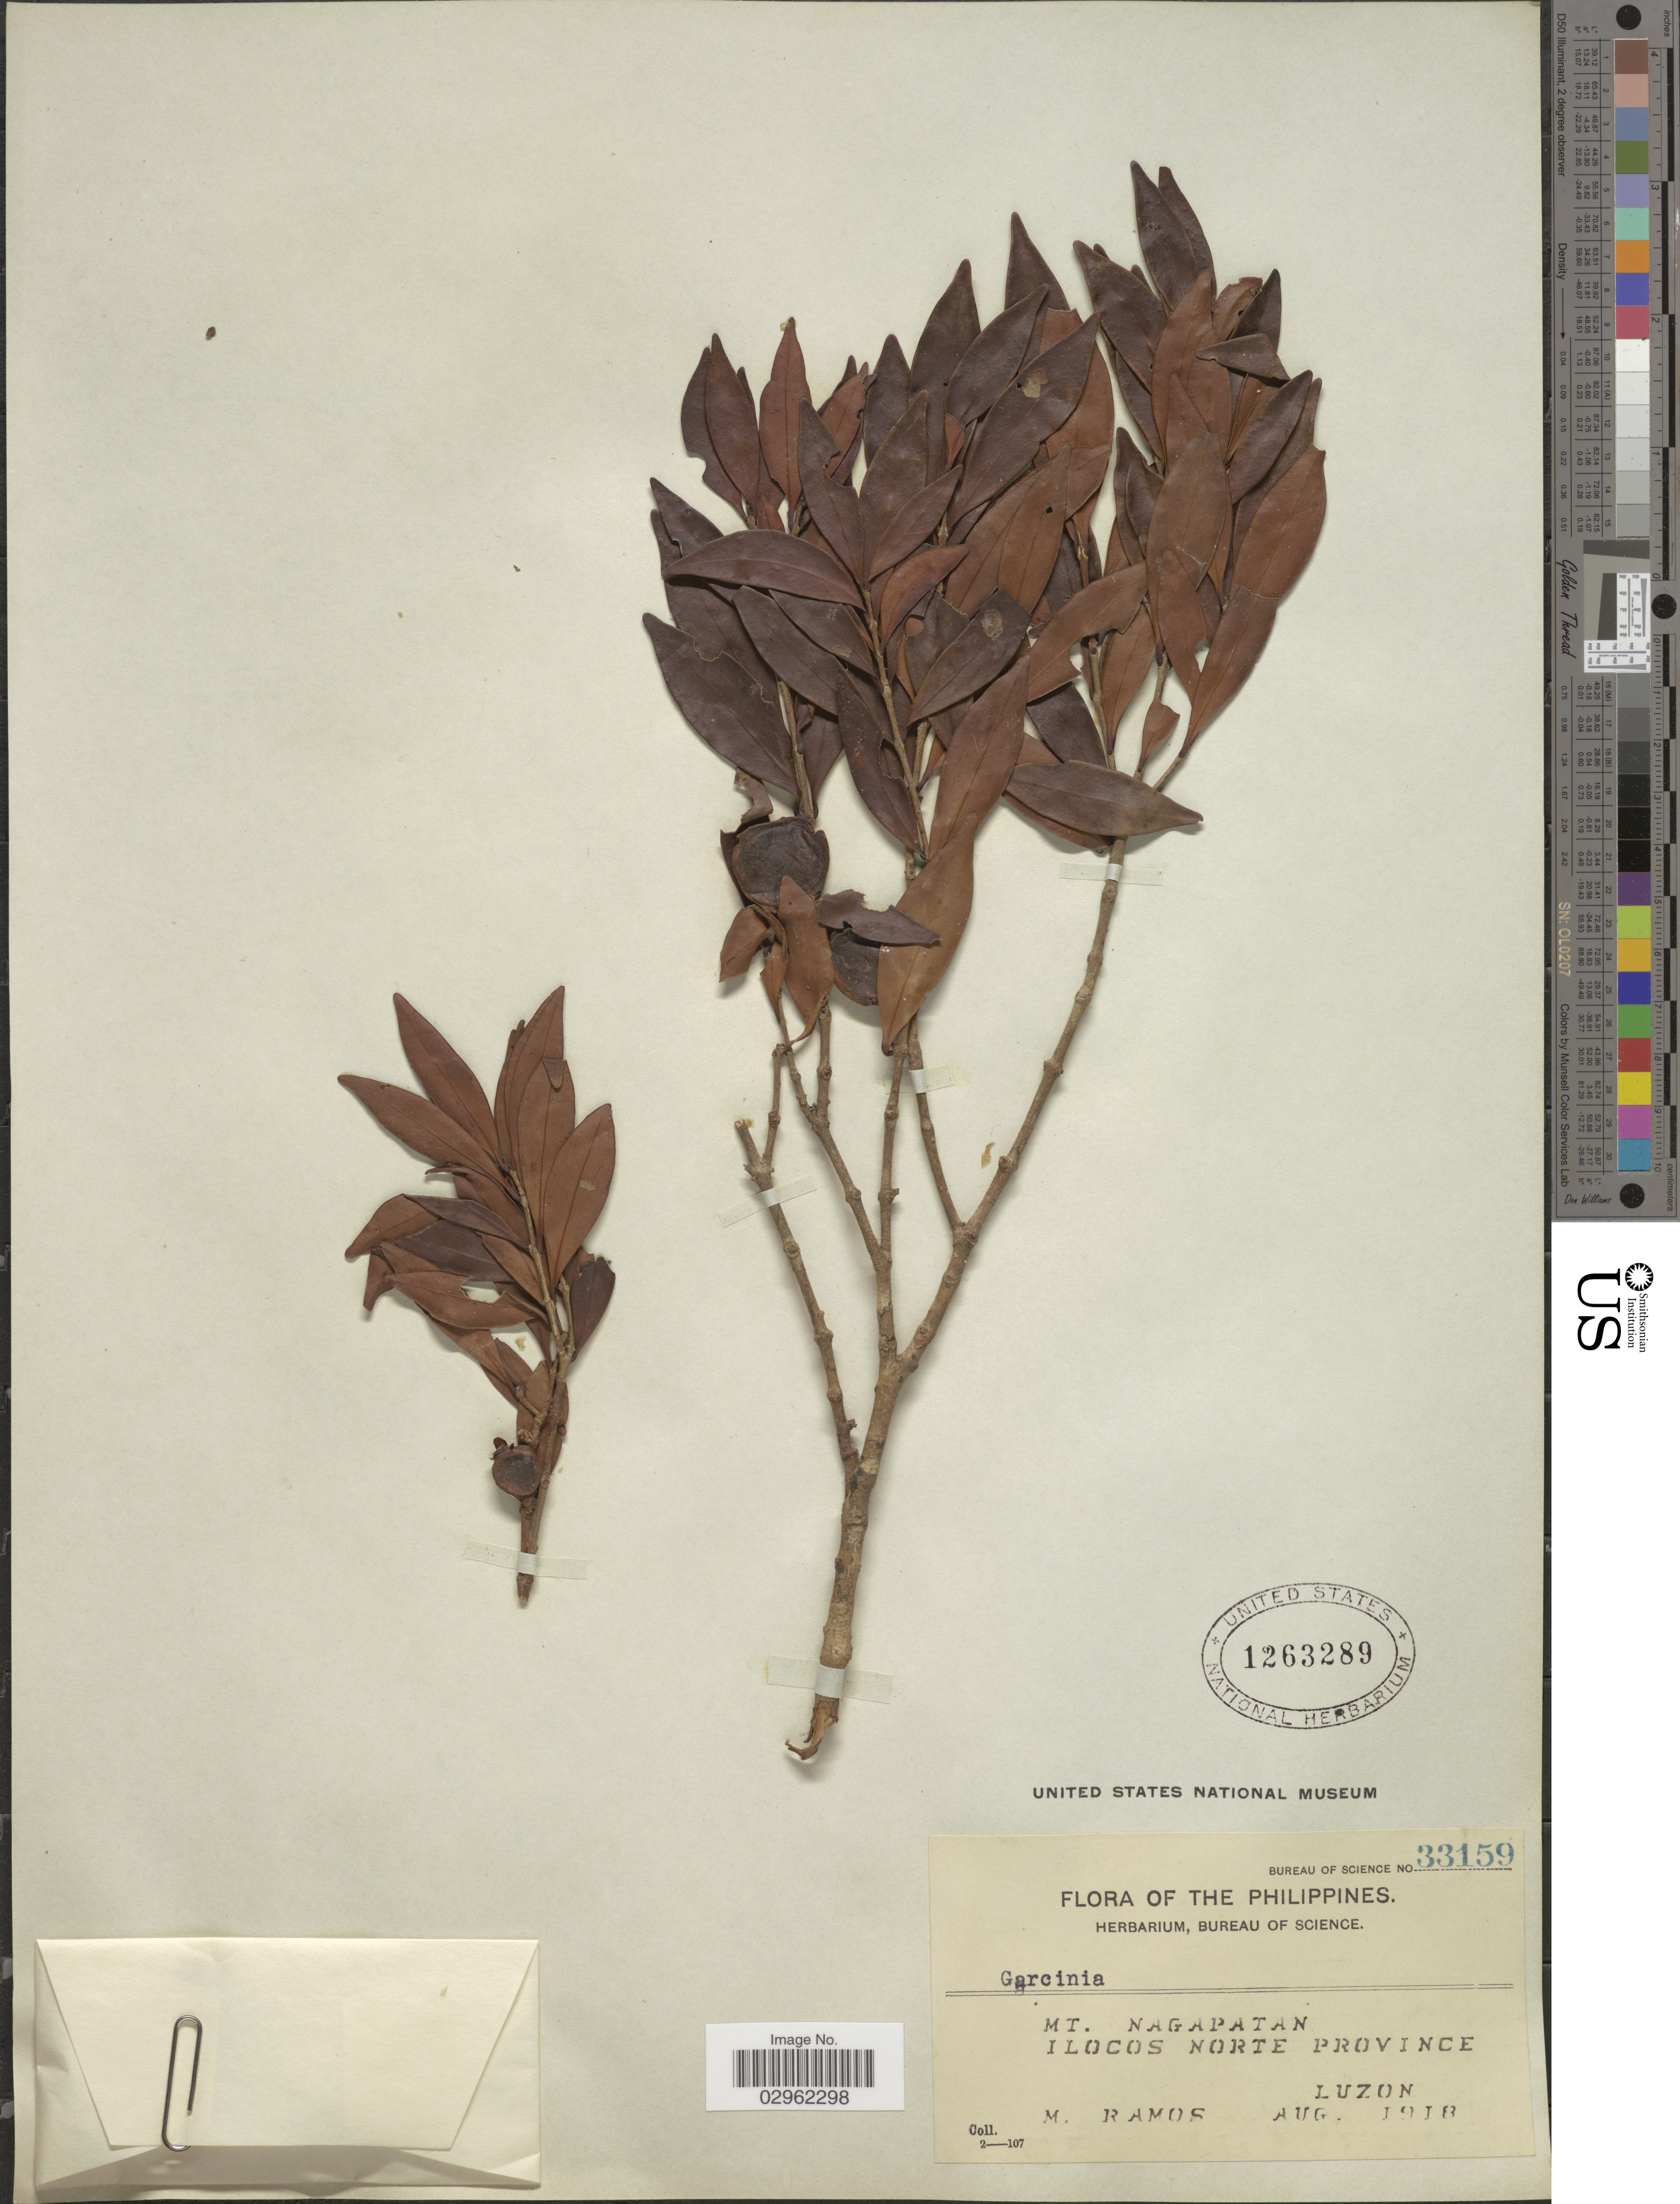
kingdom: Plantae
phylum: Tracheophyta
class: Magnoliopsida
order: Malpighiales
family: Clusiaceae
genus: Garcinia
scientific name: Garcinia sp.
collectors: M. Ramos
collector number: Bureau of Science 33159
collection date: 1918-08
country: Philippines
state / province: Ilocos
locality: Mt. Nagapatan, Ilocos Norte Province. Luzon.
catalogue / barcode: US 1263289